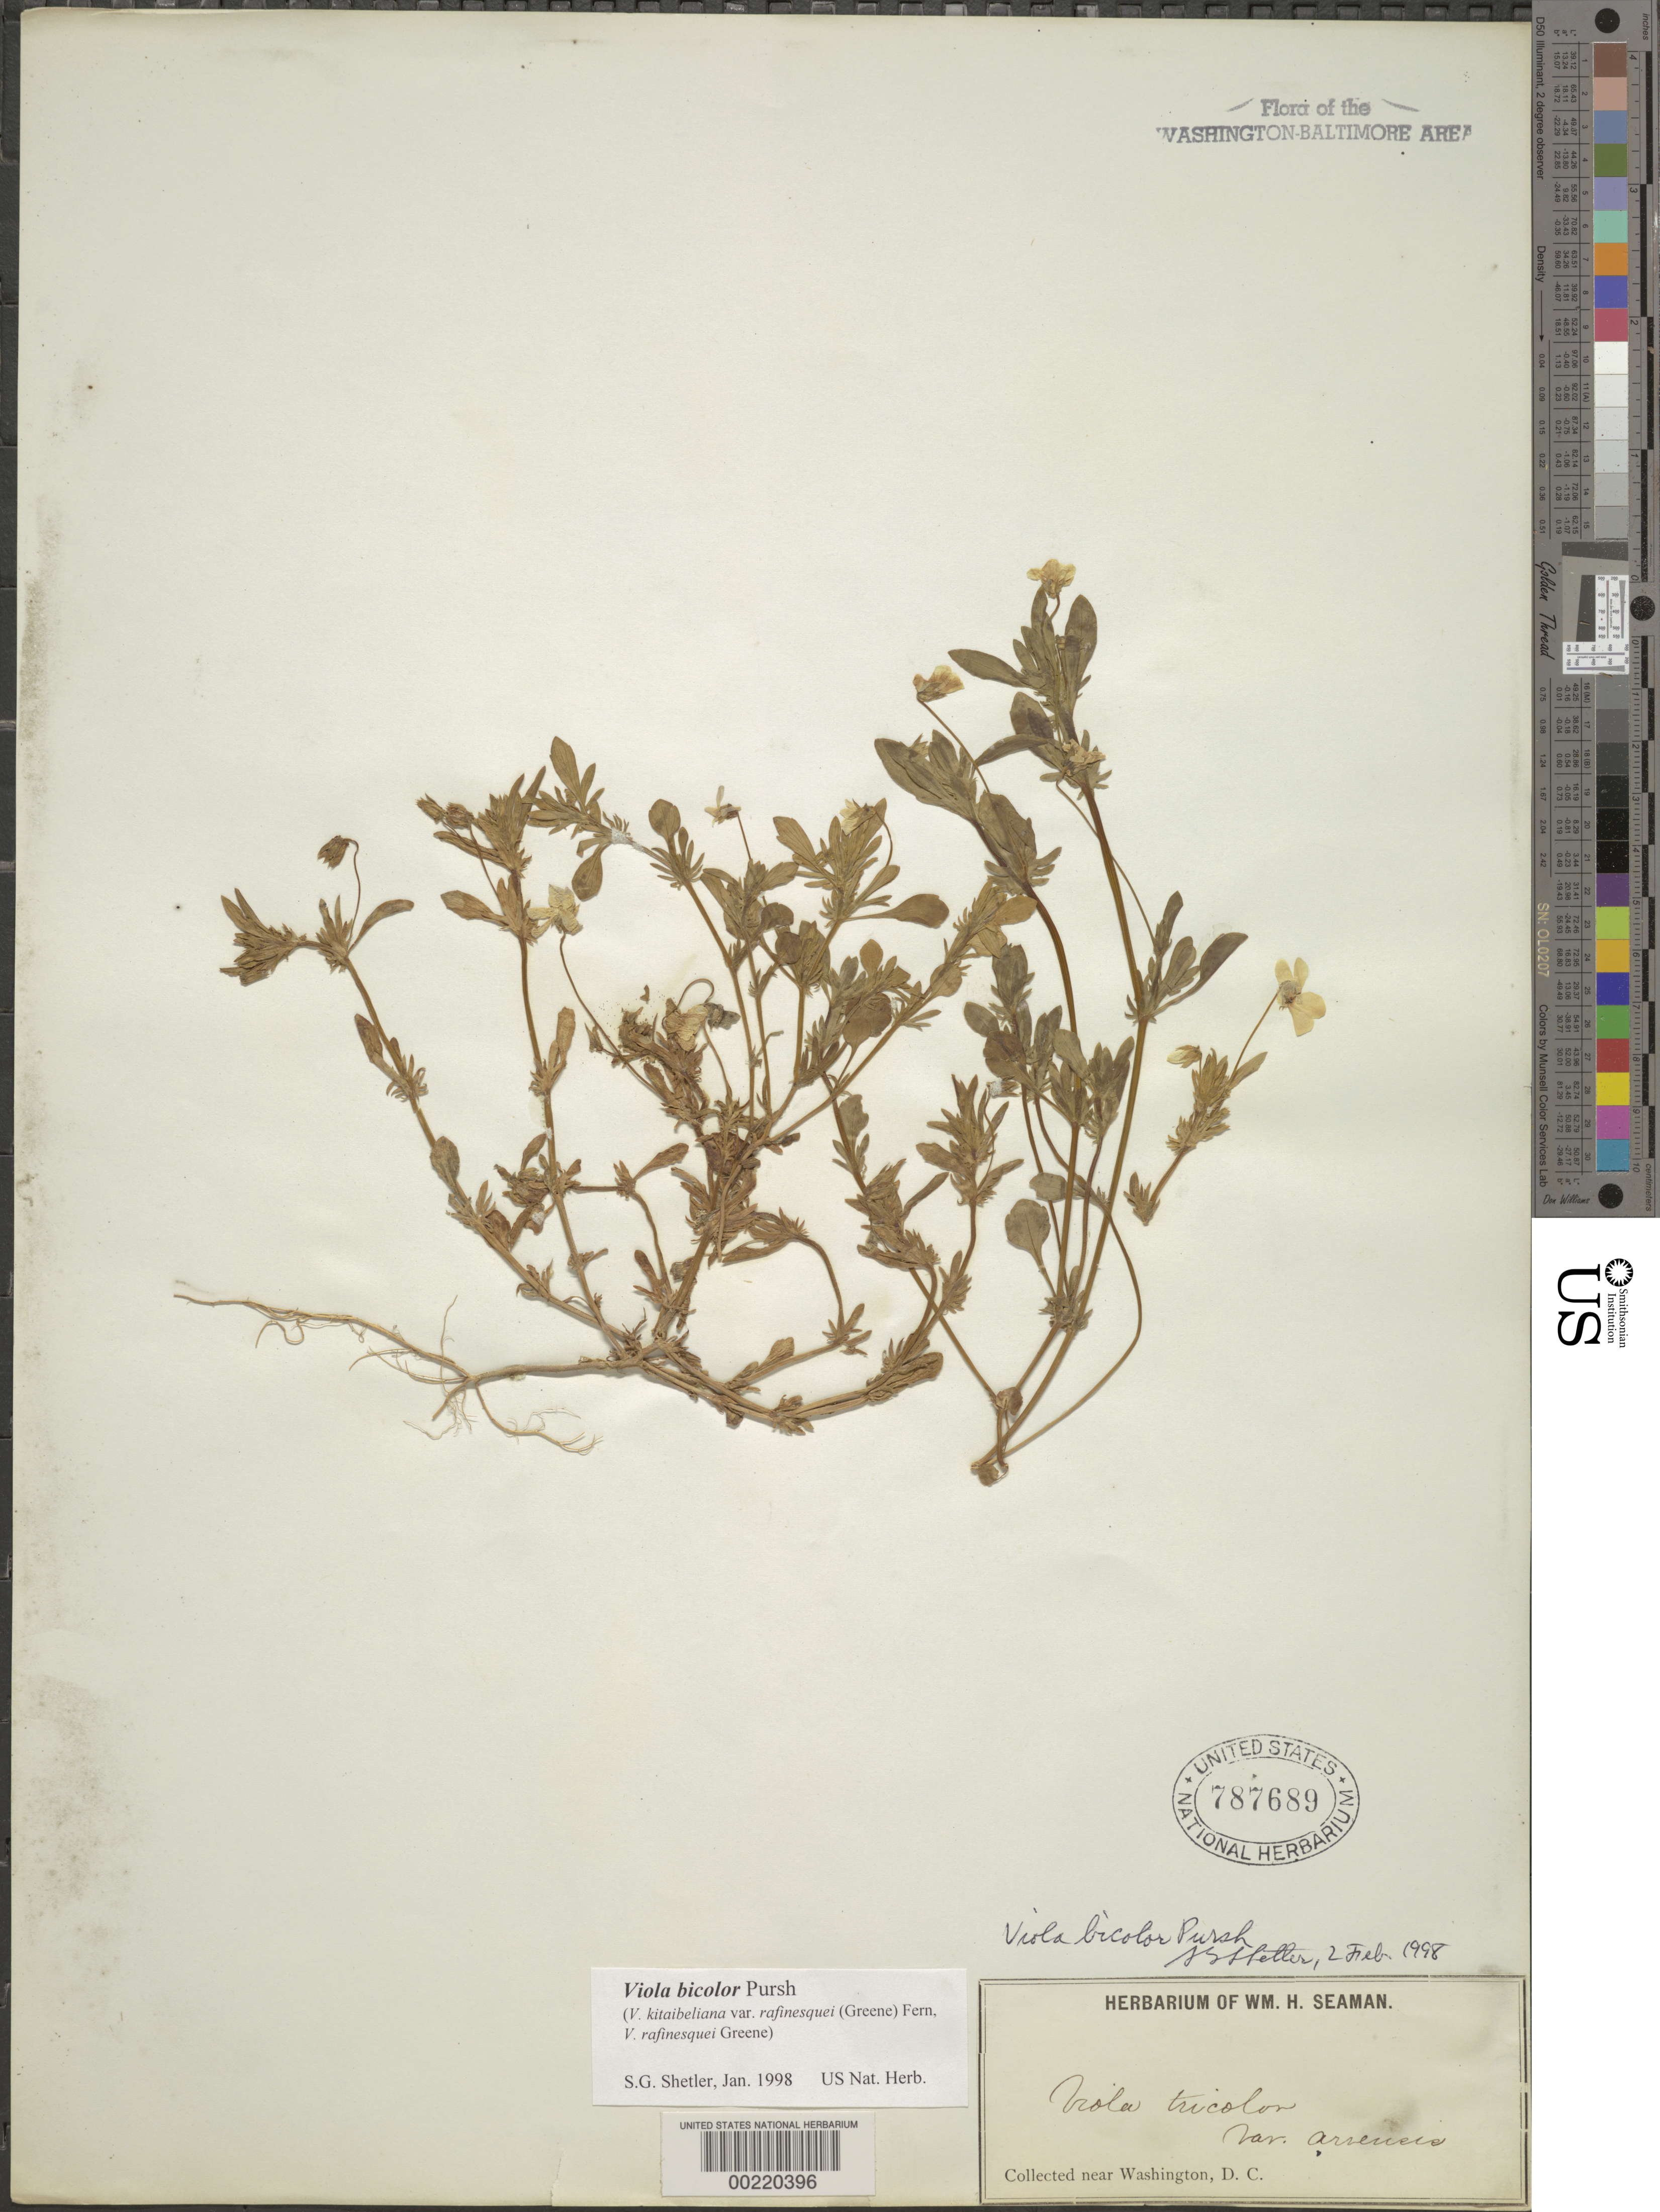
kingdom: Plantae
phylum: Tracheophyta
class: Magnoliopsida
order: Malpighiales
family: Violaceae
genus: Viola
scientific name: Viola bicolor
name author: Pursh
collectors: W. Seaman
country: United States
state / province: District of Columbia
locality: DC vicinity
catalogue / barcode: US 787689